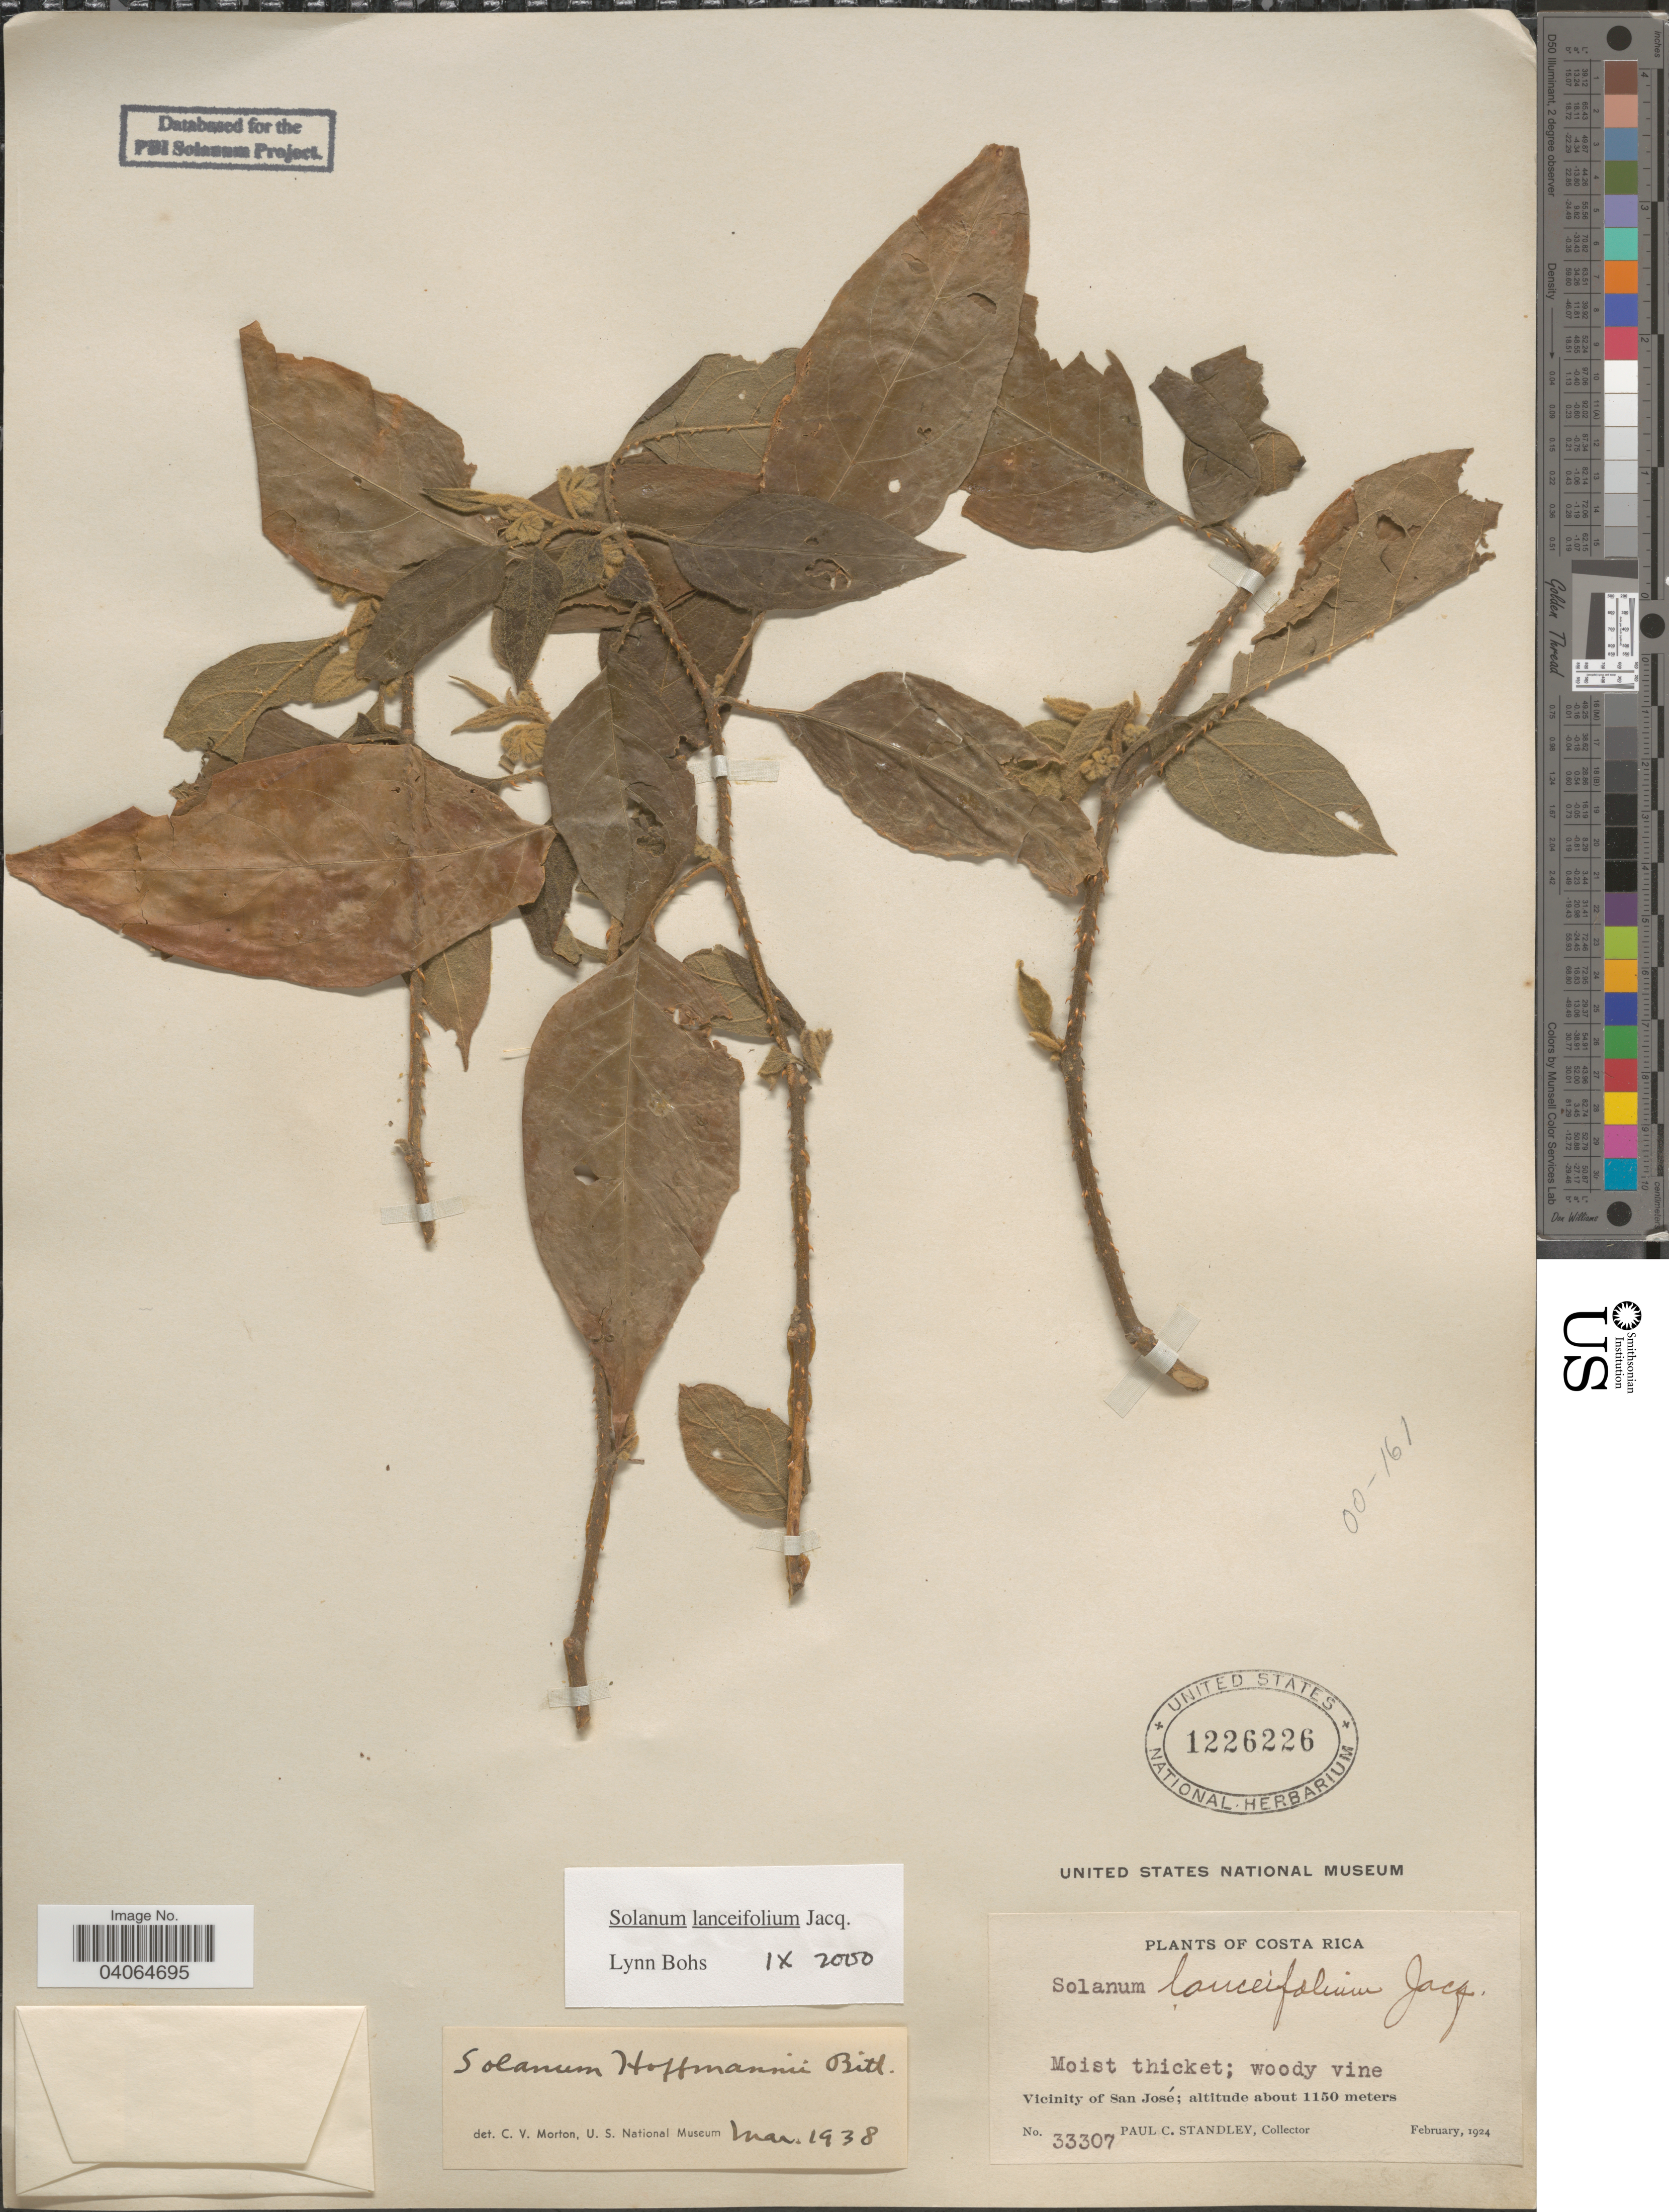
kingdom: Plantae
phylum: Tracheophyta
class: Magnoliopsida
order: Solanales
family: Solanaceae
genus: Solanum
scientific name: Solanum lanceifolium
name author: Jacq.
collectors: P. C. Standley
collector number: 33307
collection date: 1924-02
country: Costa Rica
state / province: San José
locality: Vicinity of San José.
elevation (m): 1150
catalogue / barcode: US 1226226